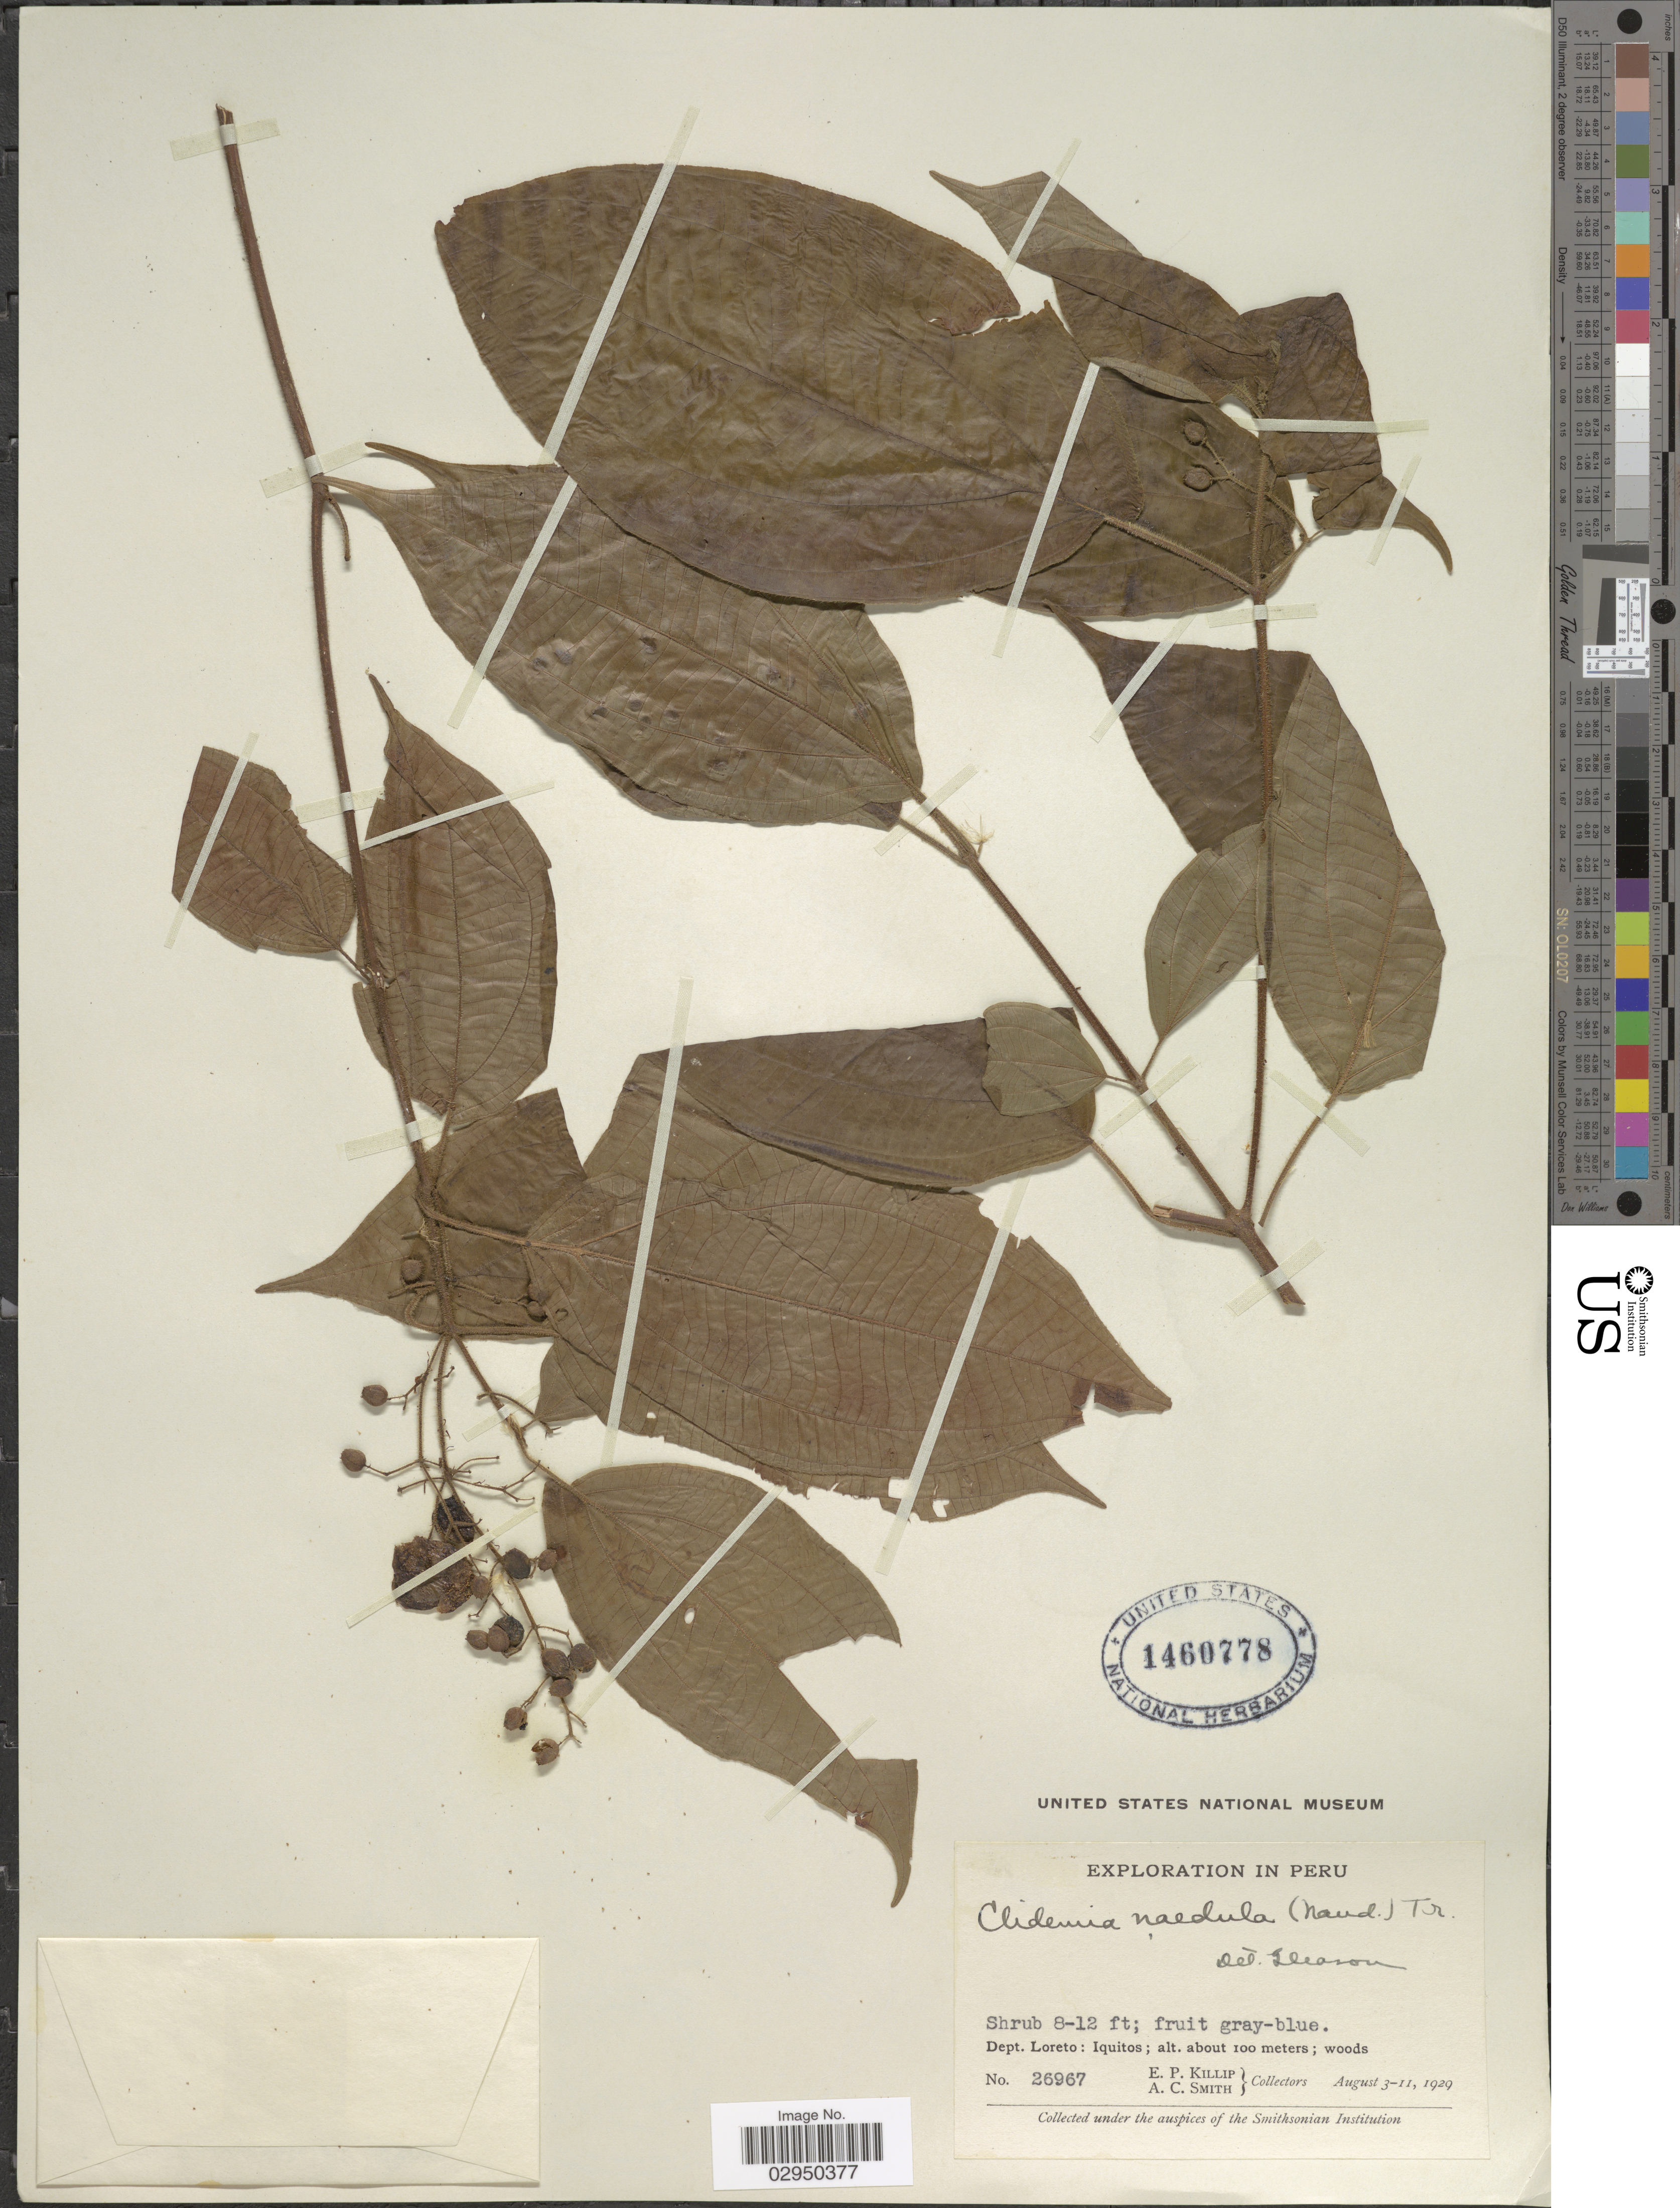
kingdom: Plantae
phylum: Tracheophyta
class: Magnoliopsida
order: Myrtales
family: Melastomataceae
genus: Clidemia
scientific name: Clidemia japurensis var. heterobasis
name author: (DC.) Wurdack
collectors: E. P. Killip & A. C. Smith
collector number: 26967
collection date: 1929-08-03/1929-08-11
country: Peru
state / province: Loreto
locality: Dept. Loreto: Iquitos.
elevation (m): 100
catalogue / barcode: US 1460778